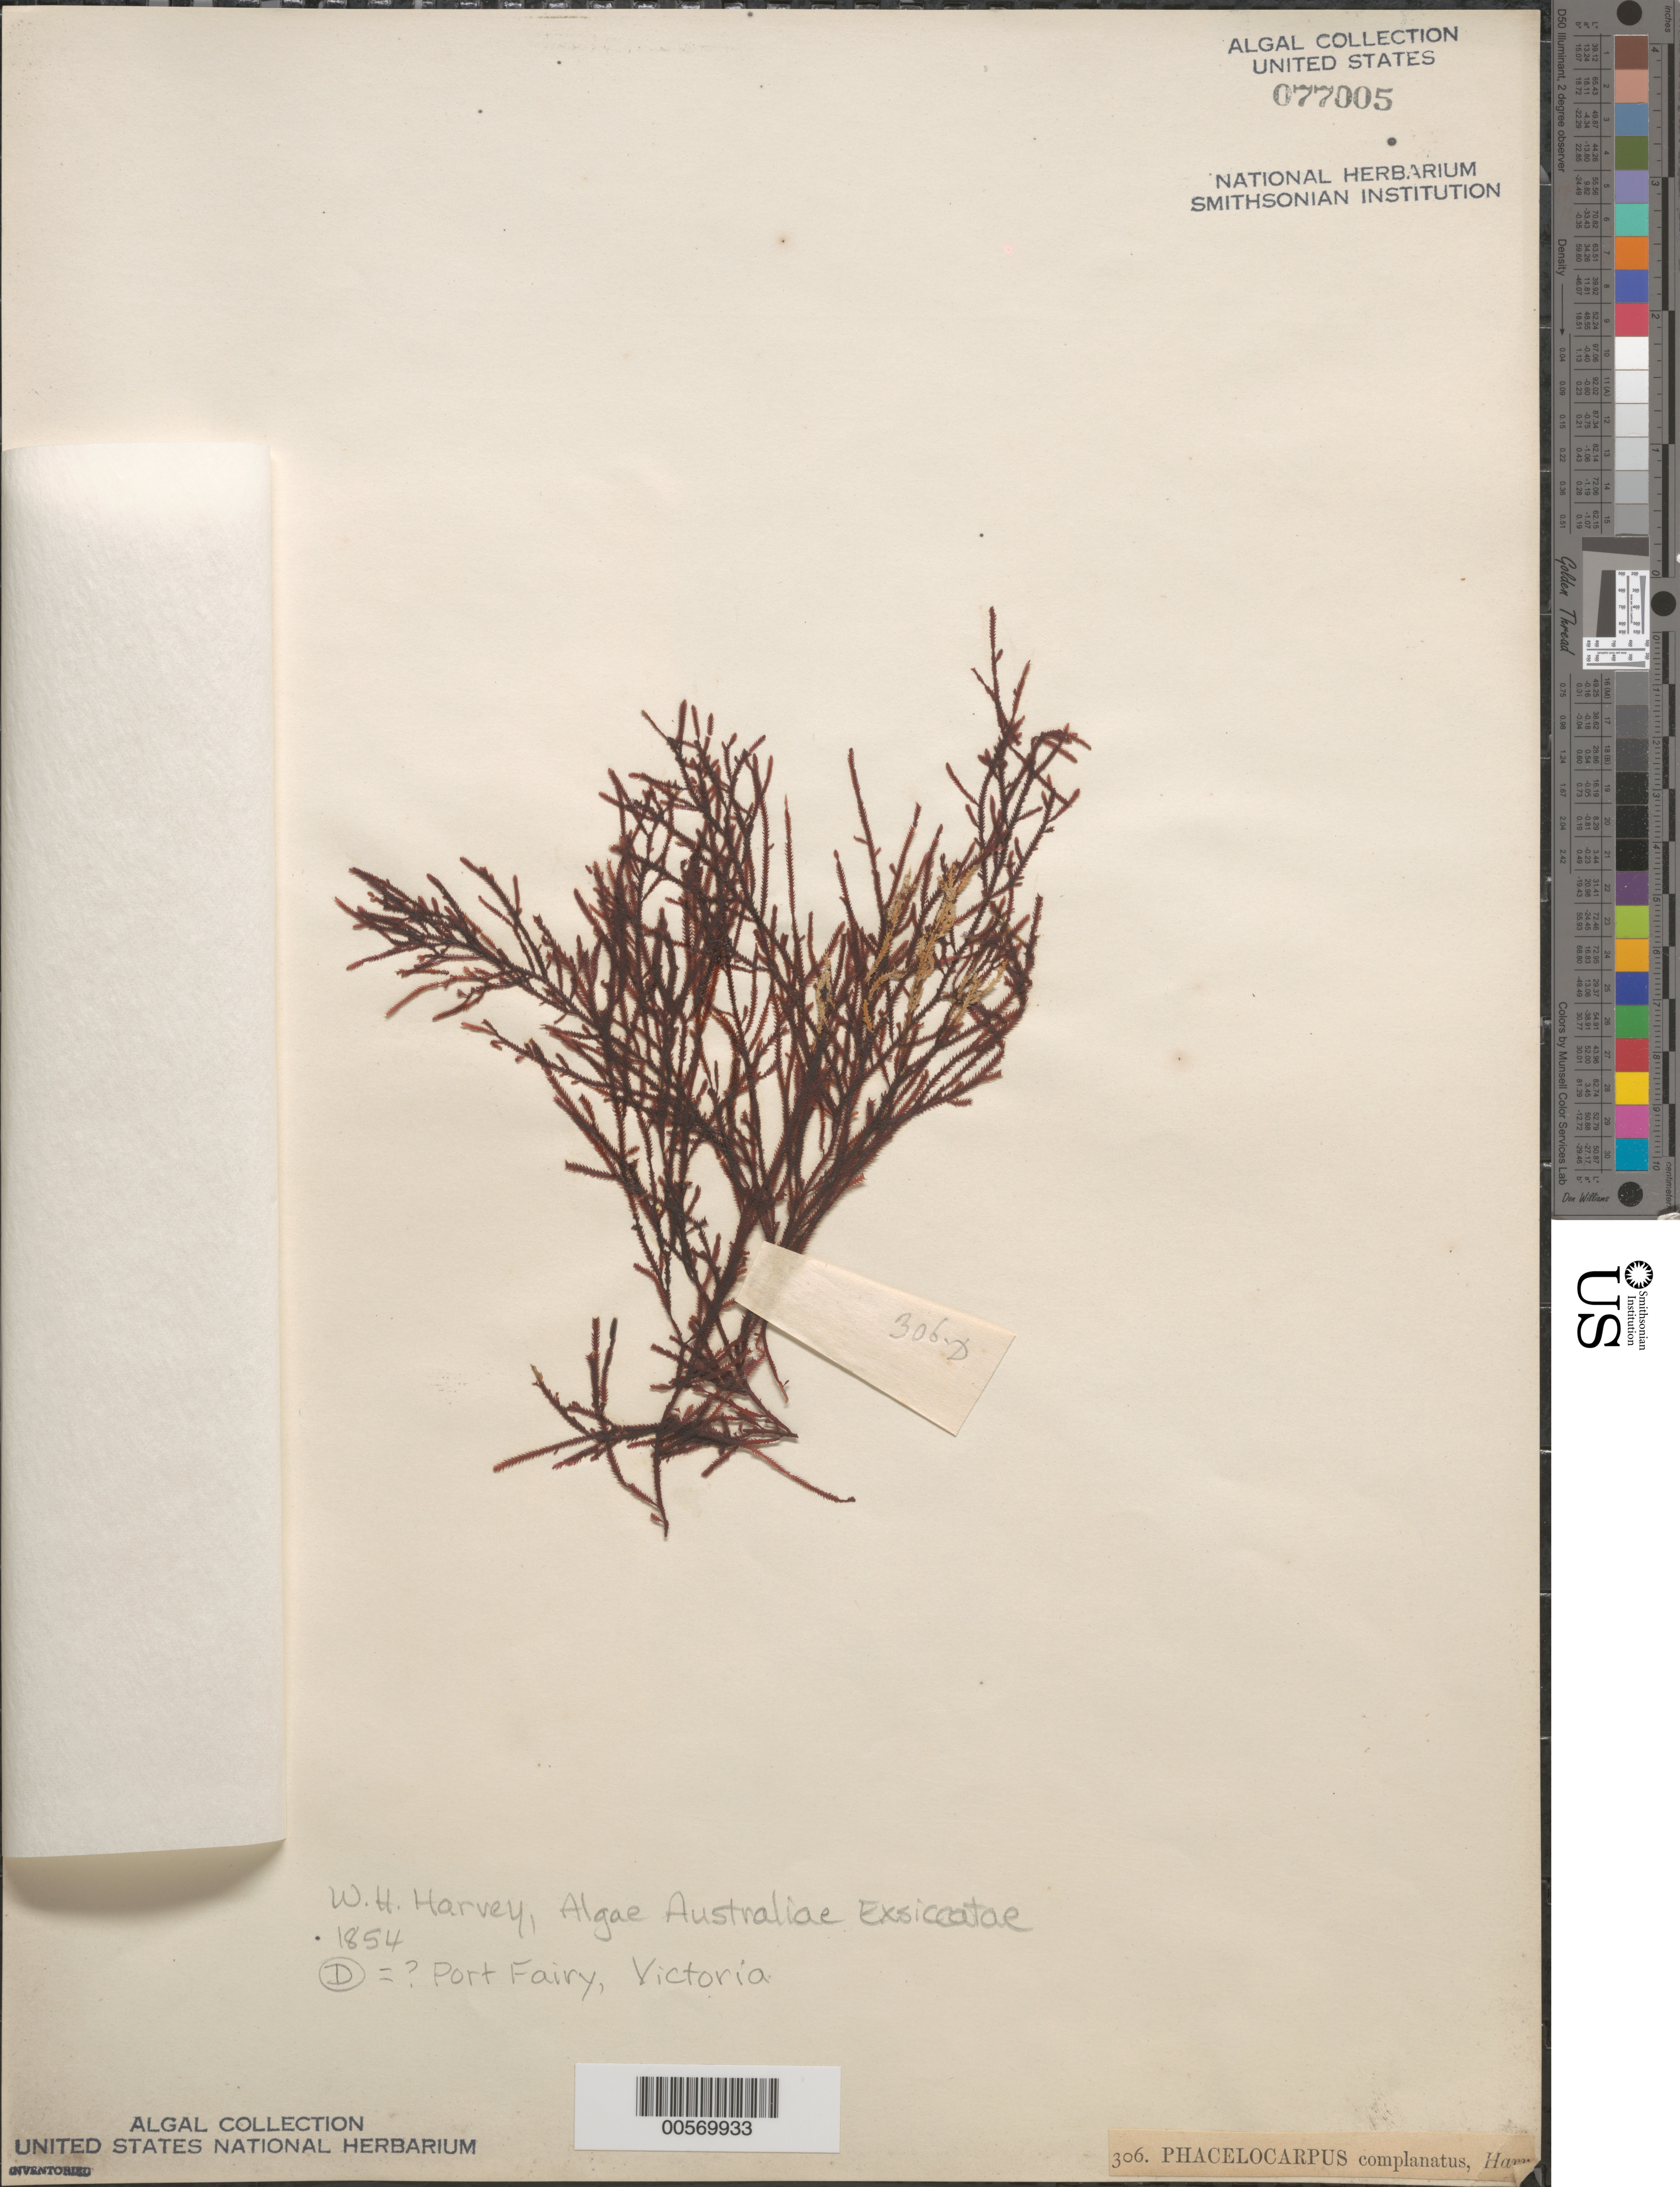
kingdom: Plantae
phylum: Rhodophyta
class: Florideophyceae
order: Gigartinales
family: Phacelocarpaceae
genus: Phacelocarpus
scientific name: Phacelocarpus complanatus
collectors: W. Harvey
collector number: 306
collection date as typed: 1854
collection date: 1854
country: Australia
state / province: Victoria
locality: Port Fairy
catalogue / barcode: US 77005